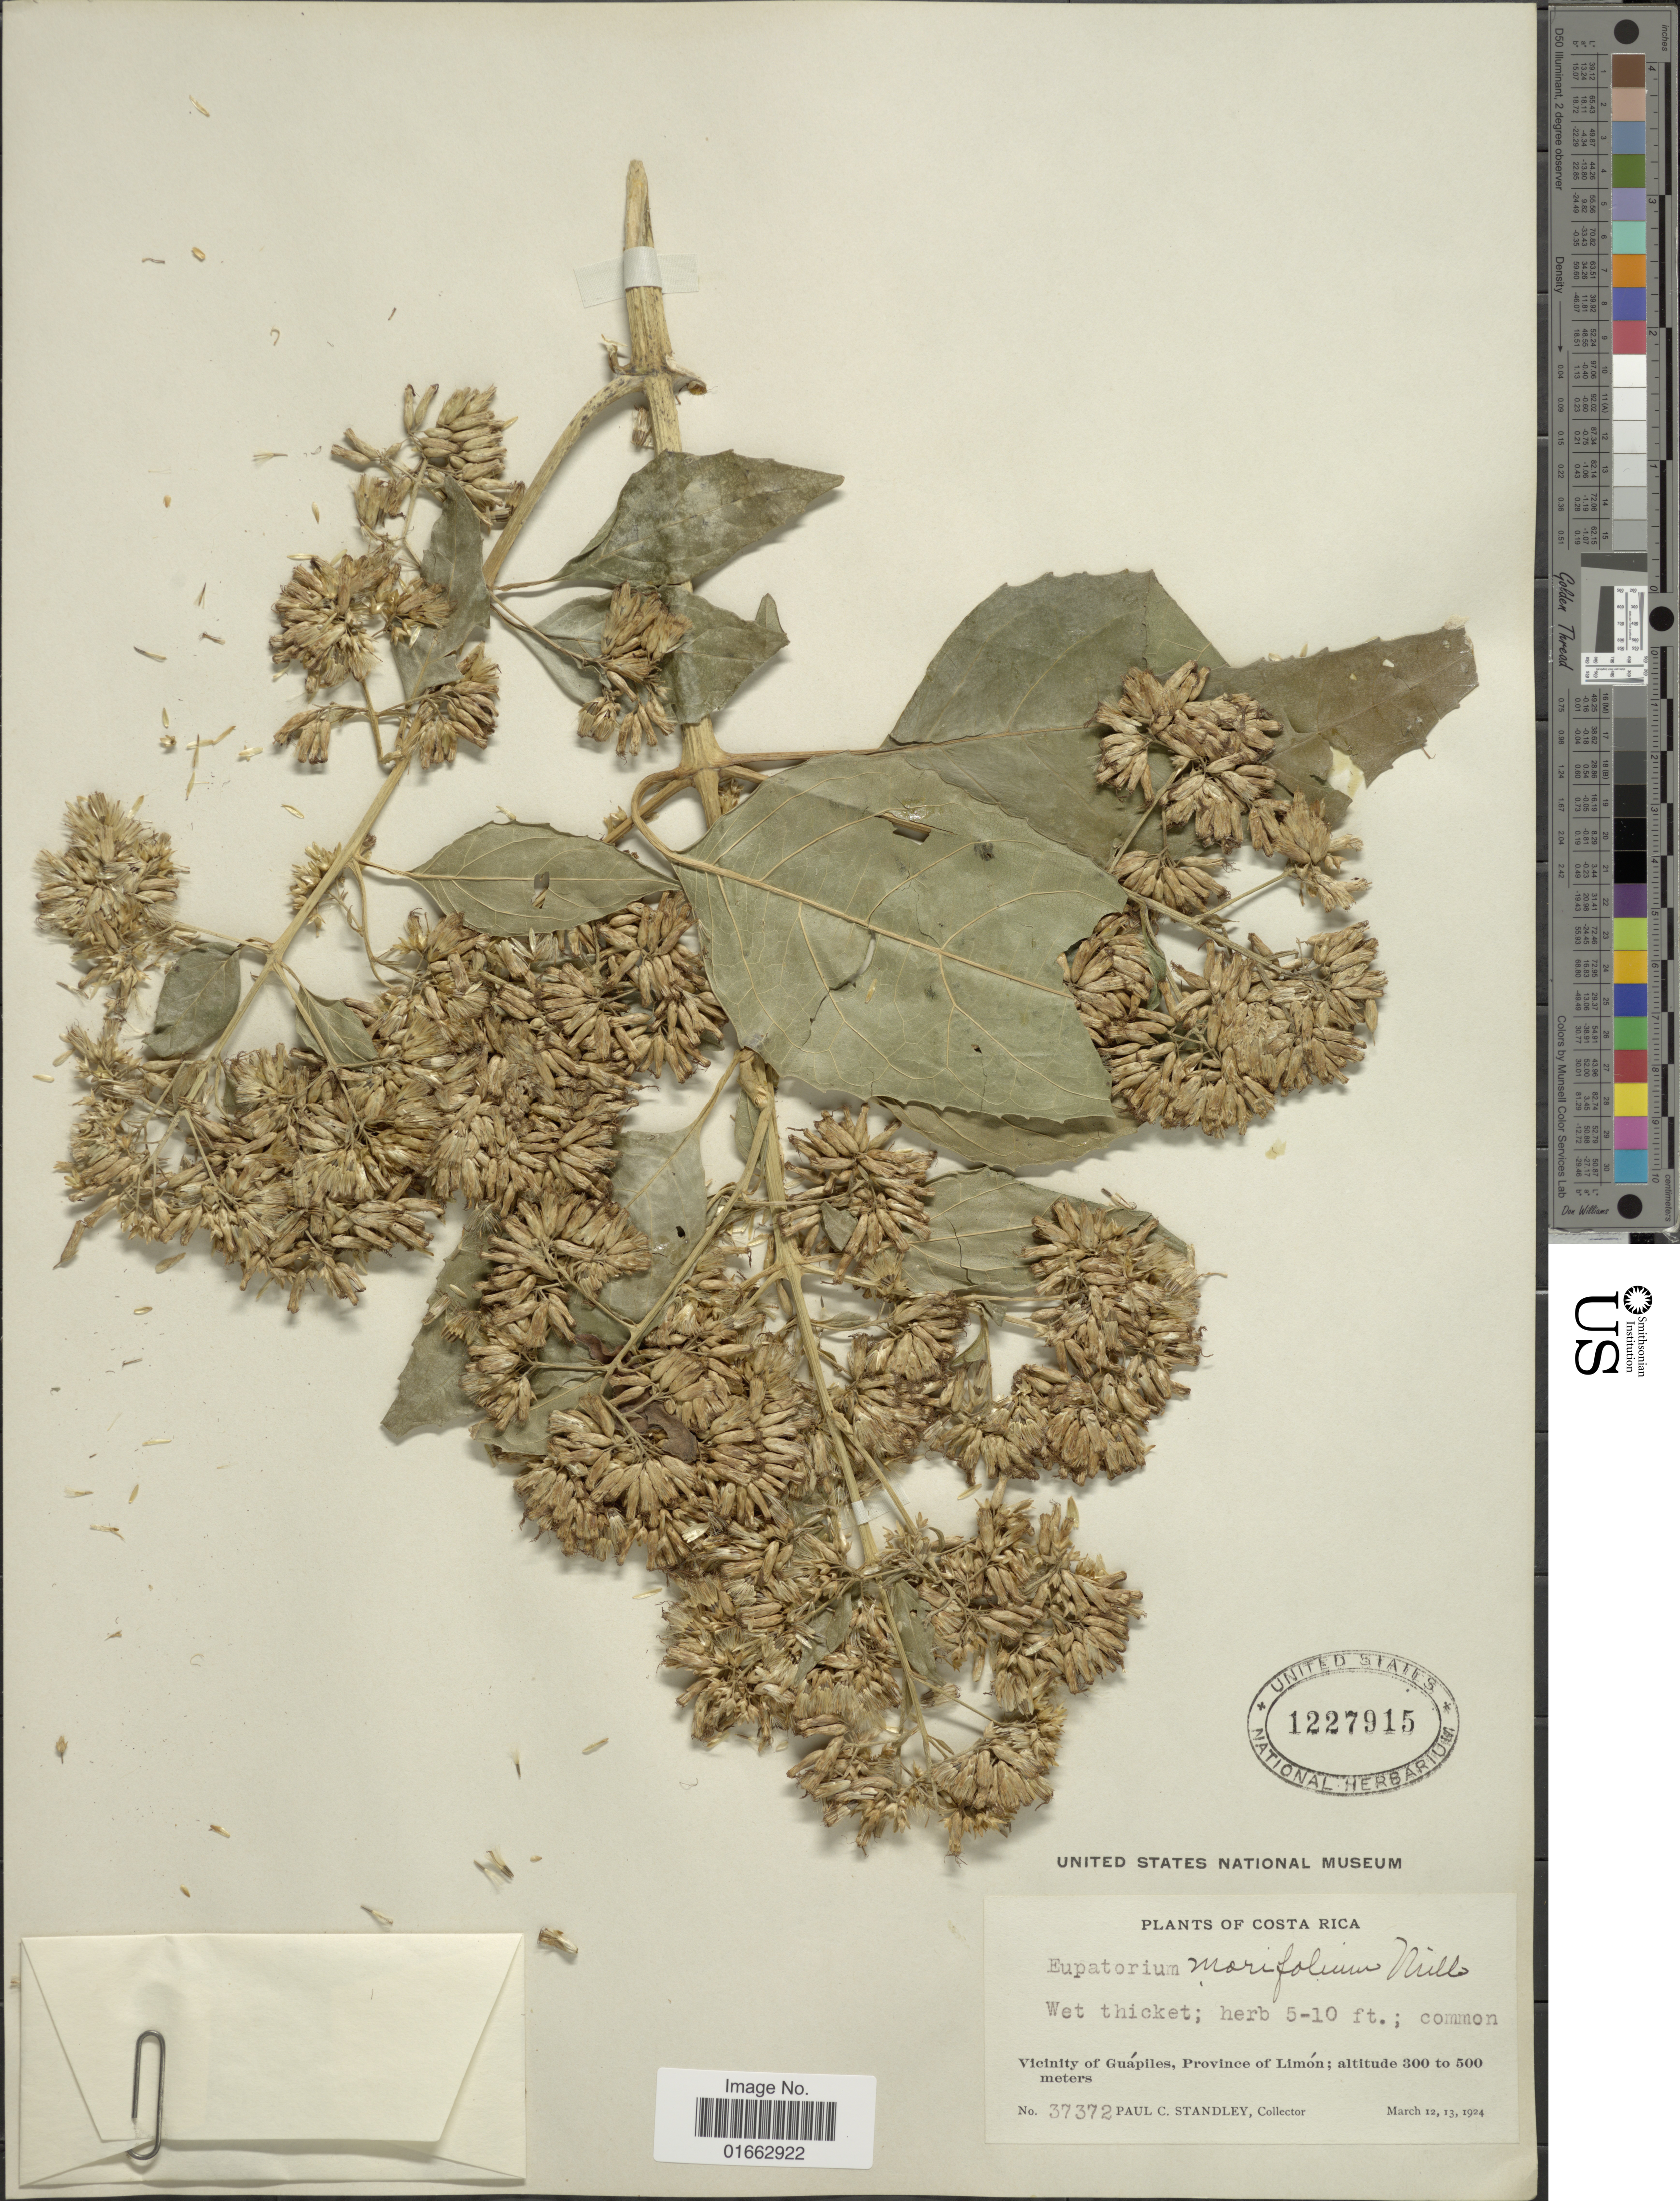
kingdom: Plantae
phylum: Tracheophyta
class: Magnoliopsida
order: Asterales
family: Asteraceae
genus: Critonia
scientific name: Critonia morifolia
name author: (Mill.) R.M. King & H. Rob.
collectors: P. C. Standley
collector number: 37372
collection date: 1924-03-12/1924-03-13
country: Costa Rica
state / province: Limón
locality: Vicinity of Guápiles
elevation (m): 300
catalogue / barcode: US 1227915